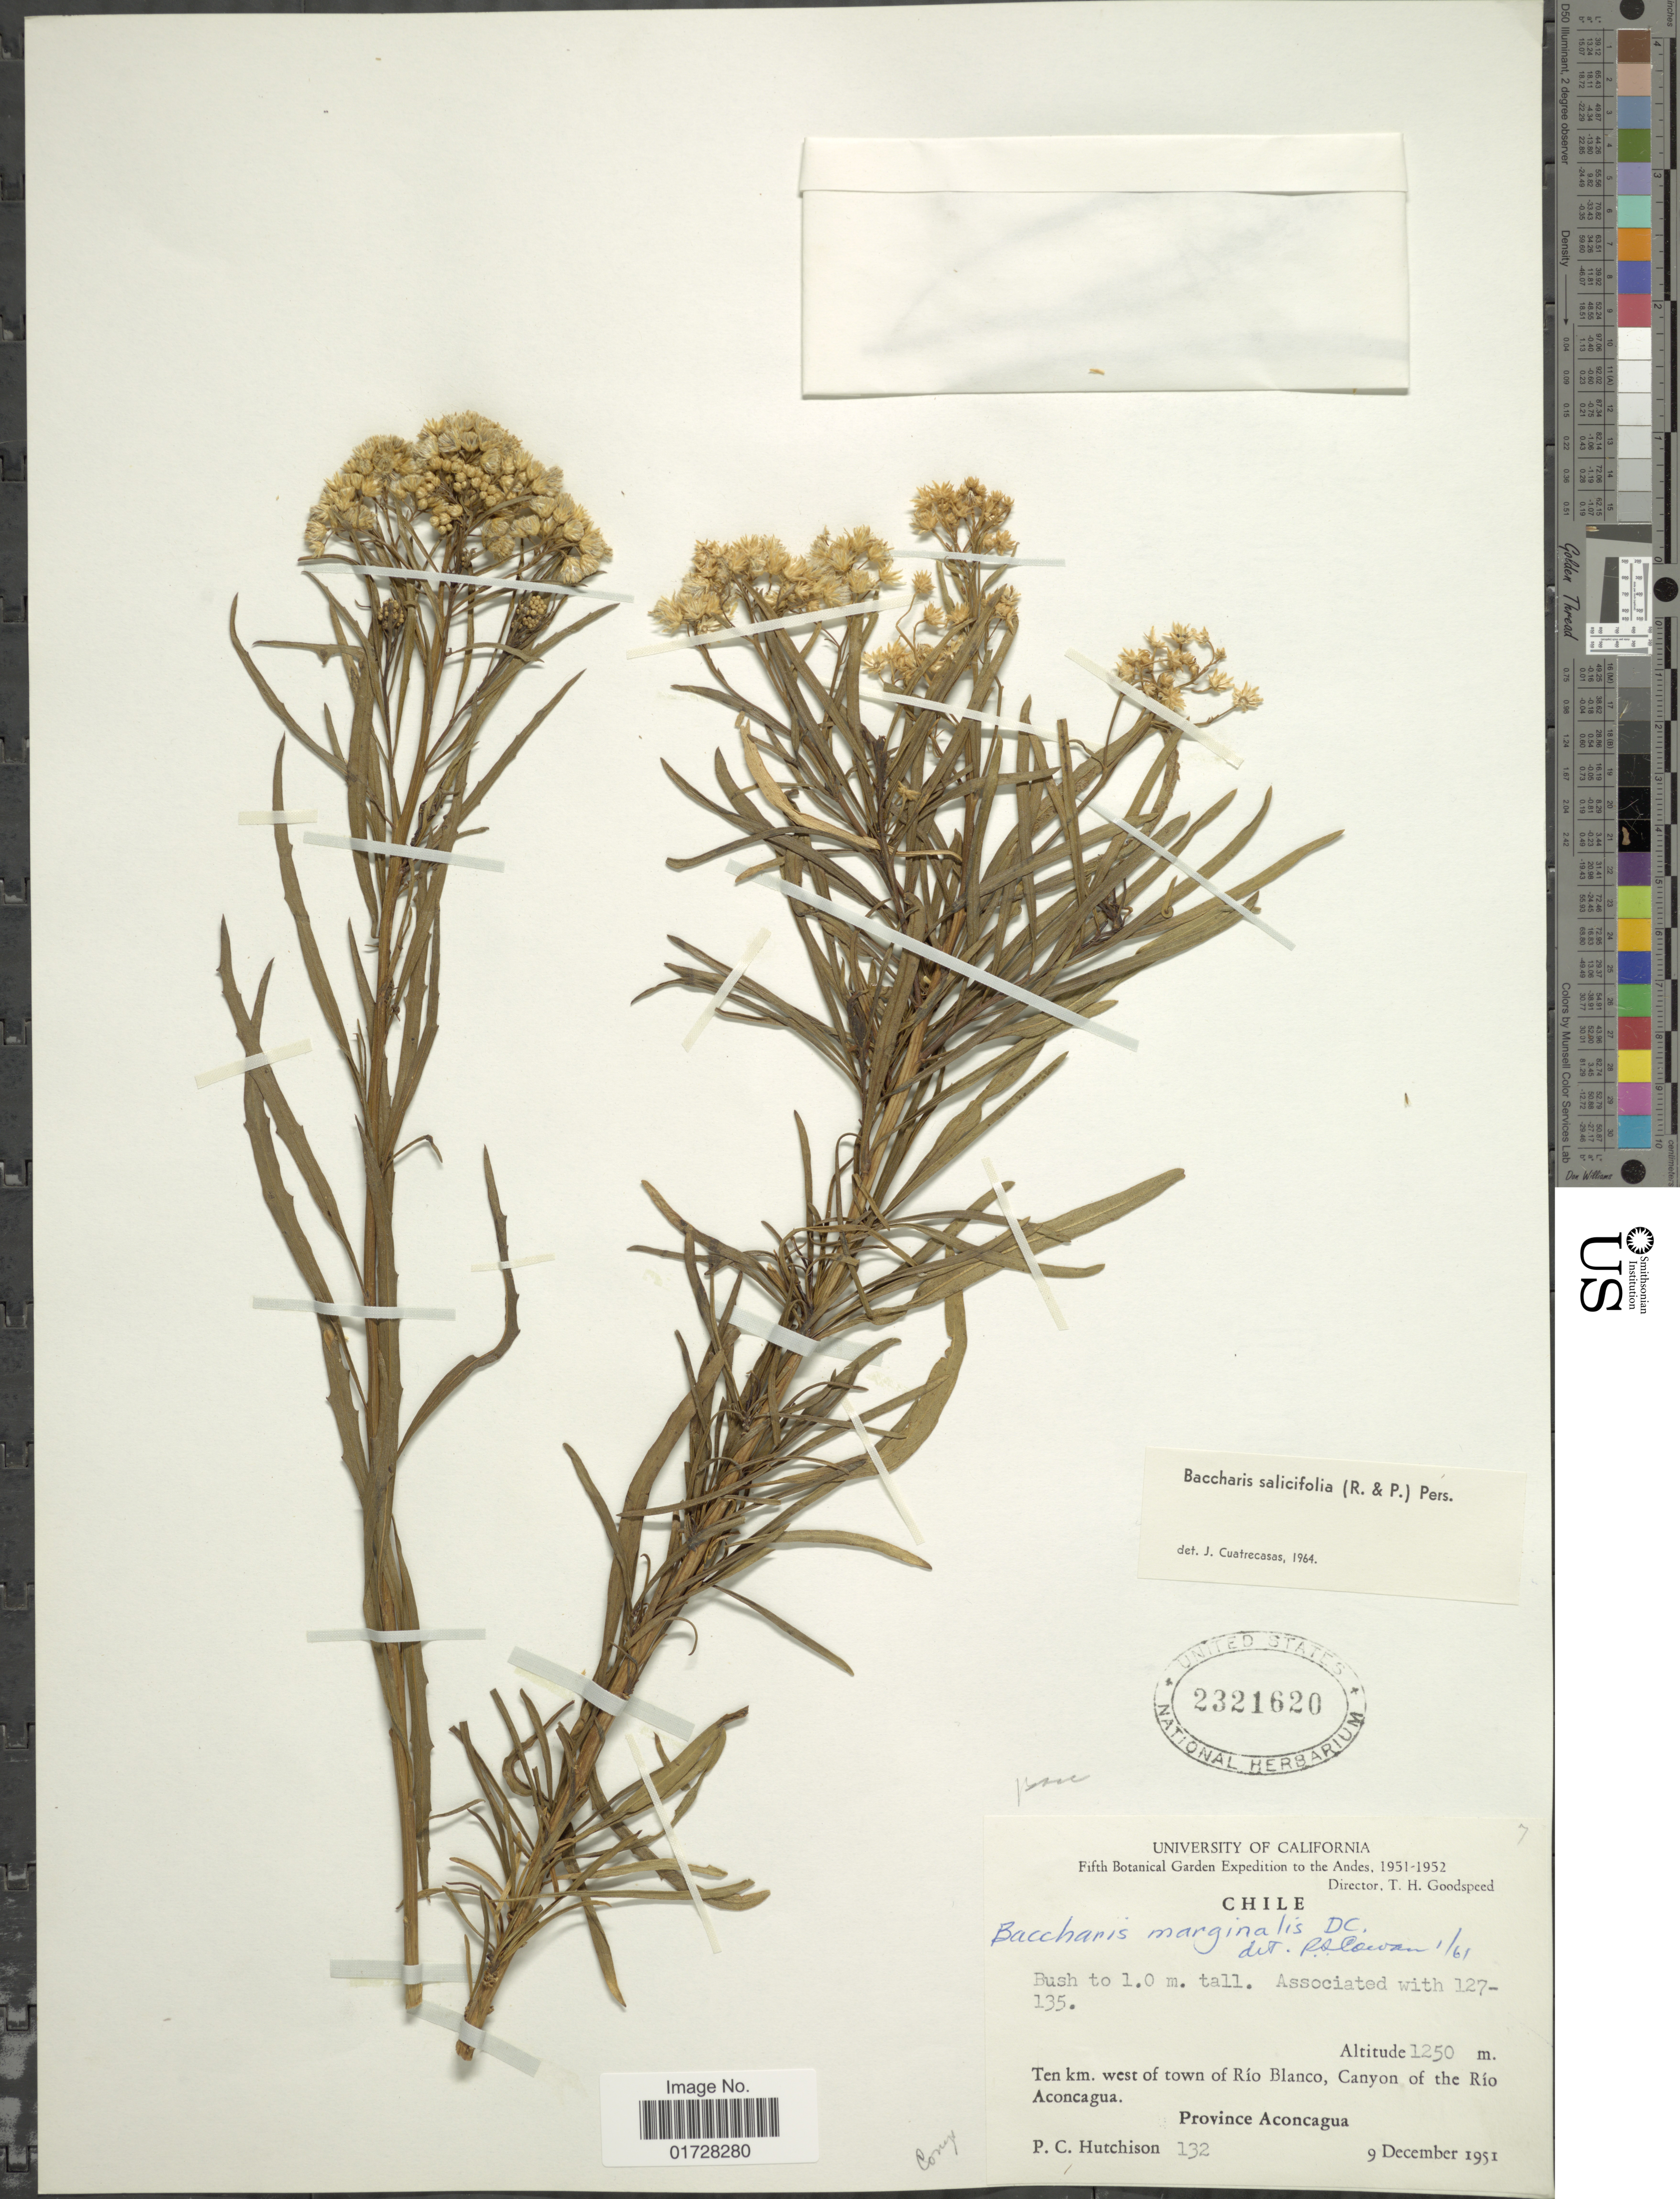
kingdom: Plantae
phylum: Tracheophyta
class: Magnoliopsida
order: Asterales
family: Asteraceae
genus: Baccharis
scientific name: Baccharis salicifolia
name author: (Ruiz & Pav.) Pers.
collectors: P. C. Hutchison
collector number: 132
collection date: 1951-12-09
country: Chile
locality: Andes, ten km. west of town of Rio Blanco, Canyon of the Rio Aconcagua, Province Aconcagua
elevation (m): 1250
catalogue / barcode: US 2321620